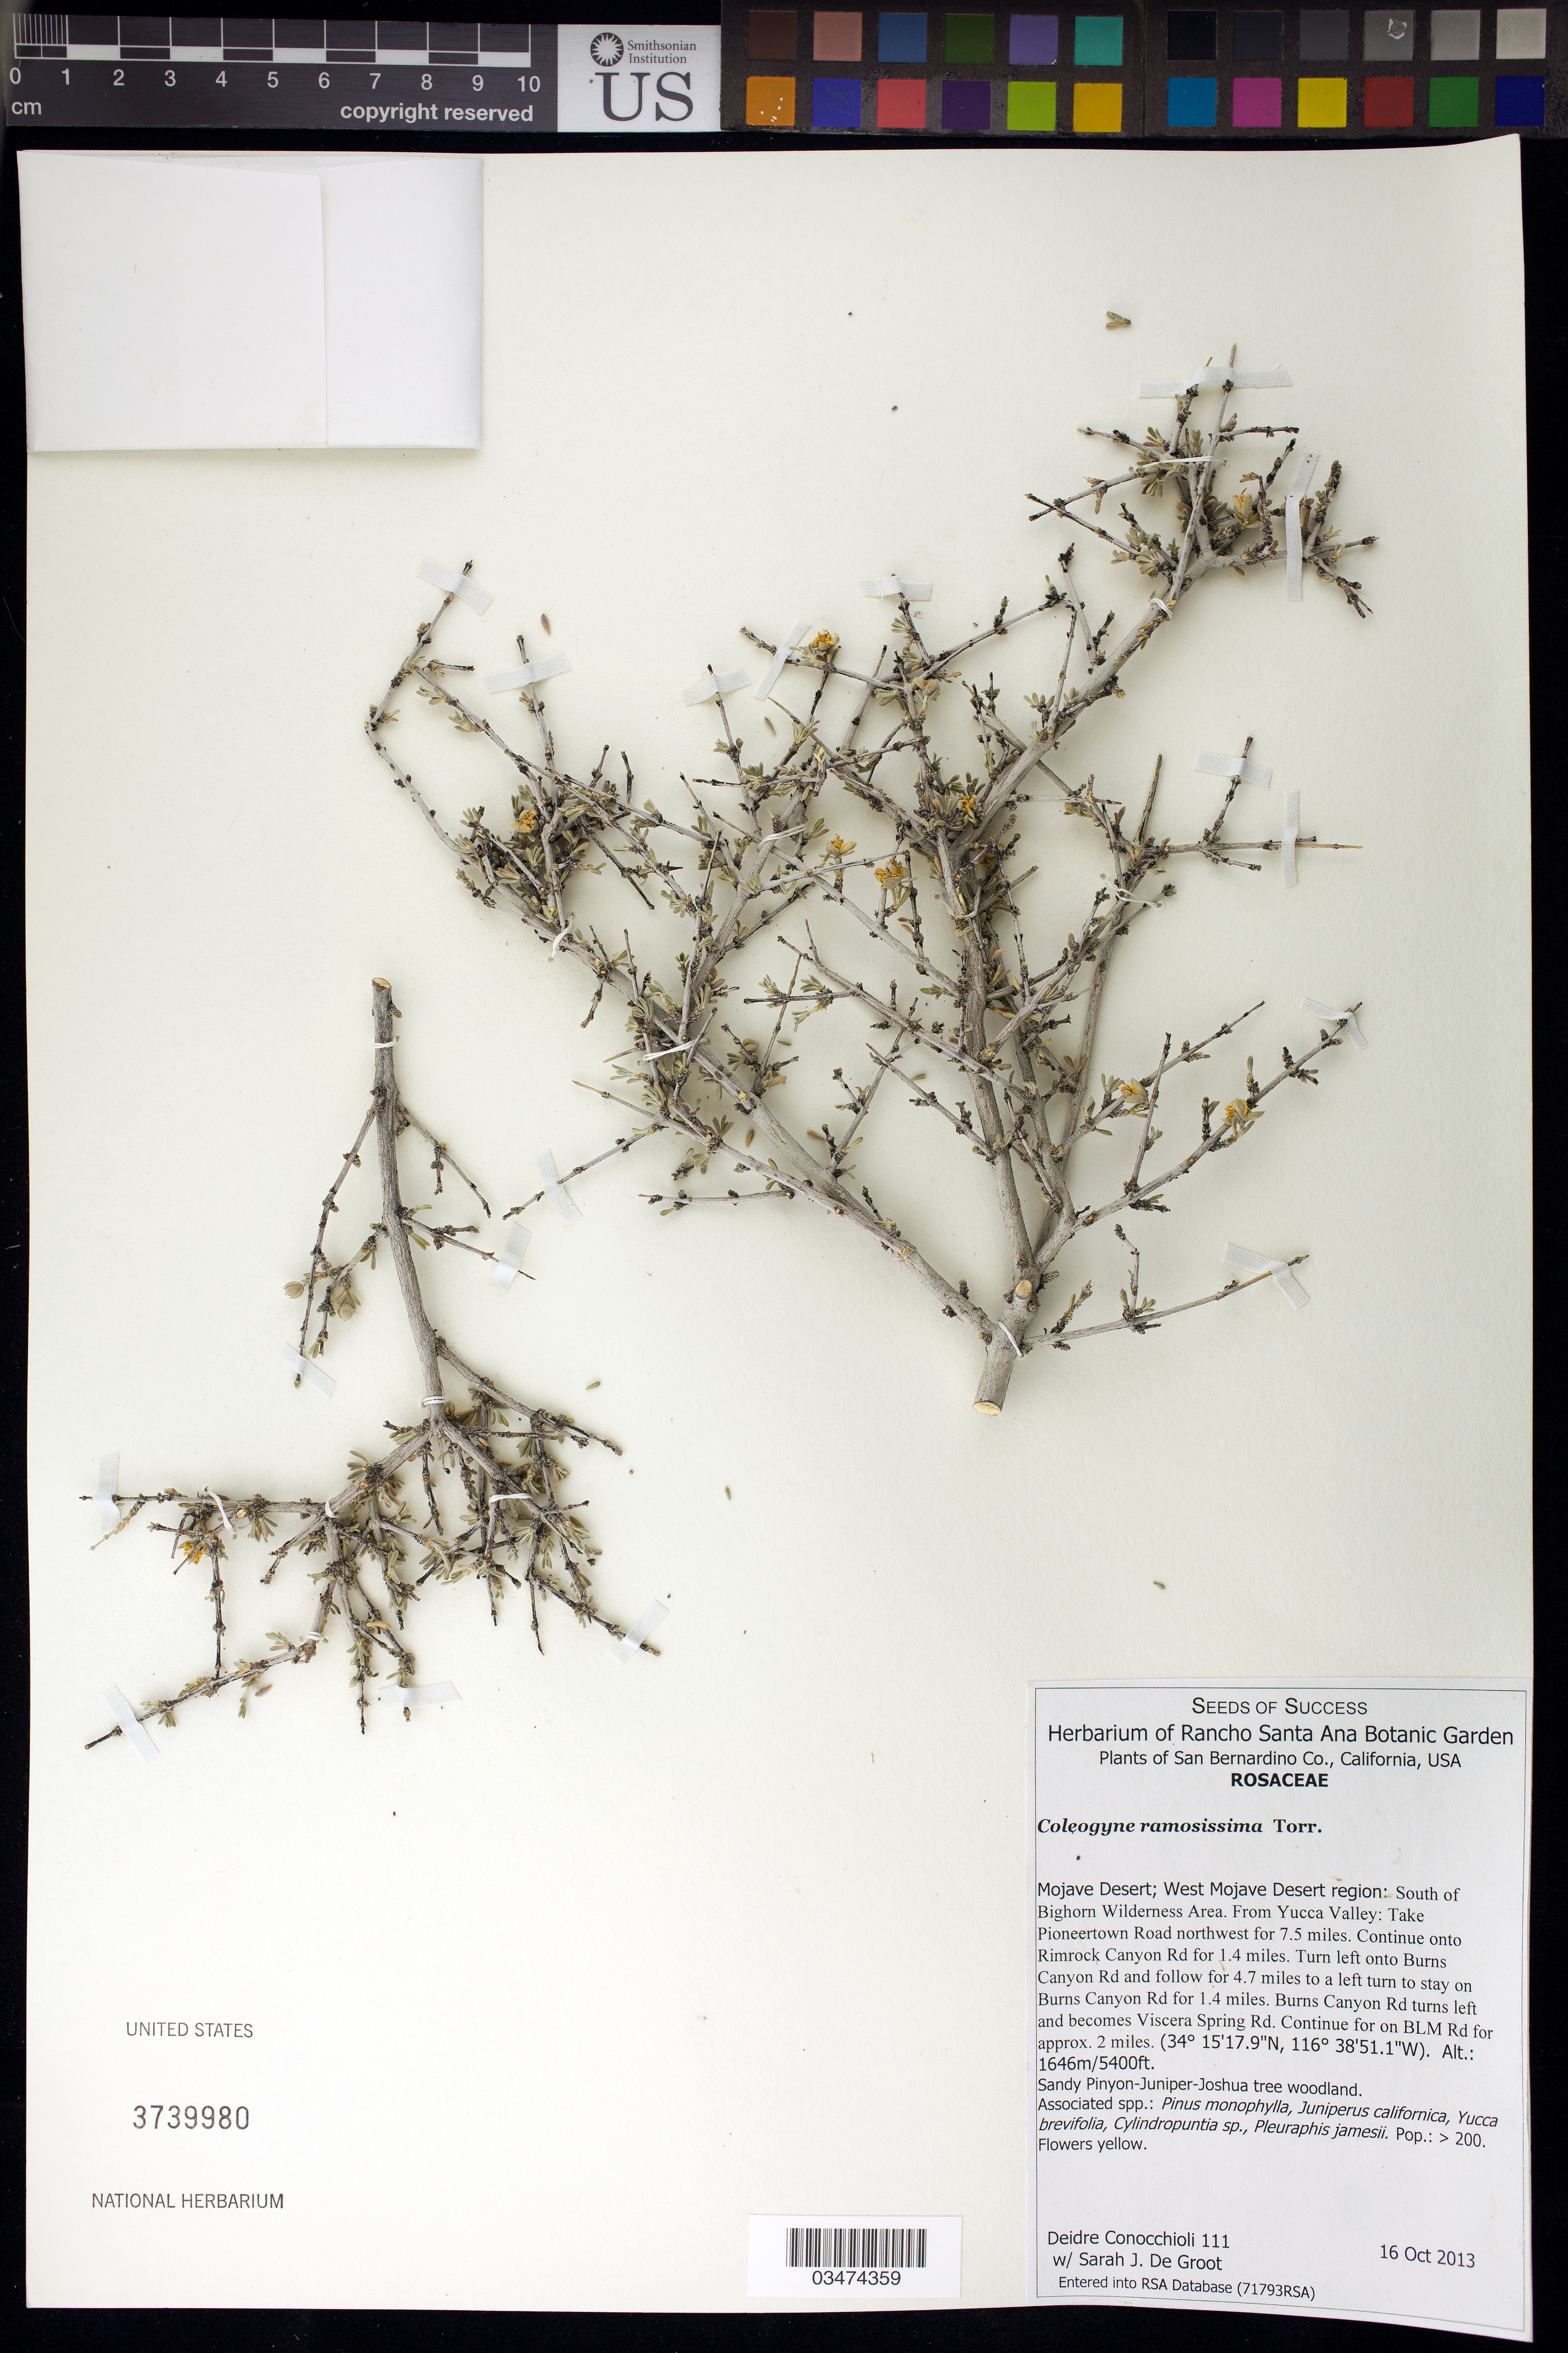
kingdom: Plantae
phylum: Tracheophyta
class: Magnoliopsida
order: Rosales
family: Rosaceae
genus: Coleogyne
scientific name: Coleogyne ramosissima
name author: Torr.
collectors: D. Conocchioli & S. De Groot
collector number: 111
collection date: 2013-10-16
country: United States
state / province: California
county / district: San Bernardino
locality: Mojave Desert, west region. S of Bighorn Wilderness Area, 2 mi. on Viscera Spring Rd.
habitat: Sandy Pinyon-Juniper-Joshua tree woodland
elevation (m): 1646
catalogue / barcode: US 3739980